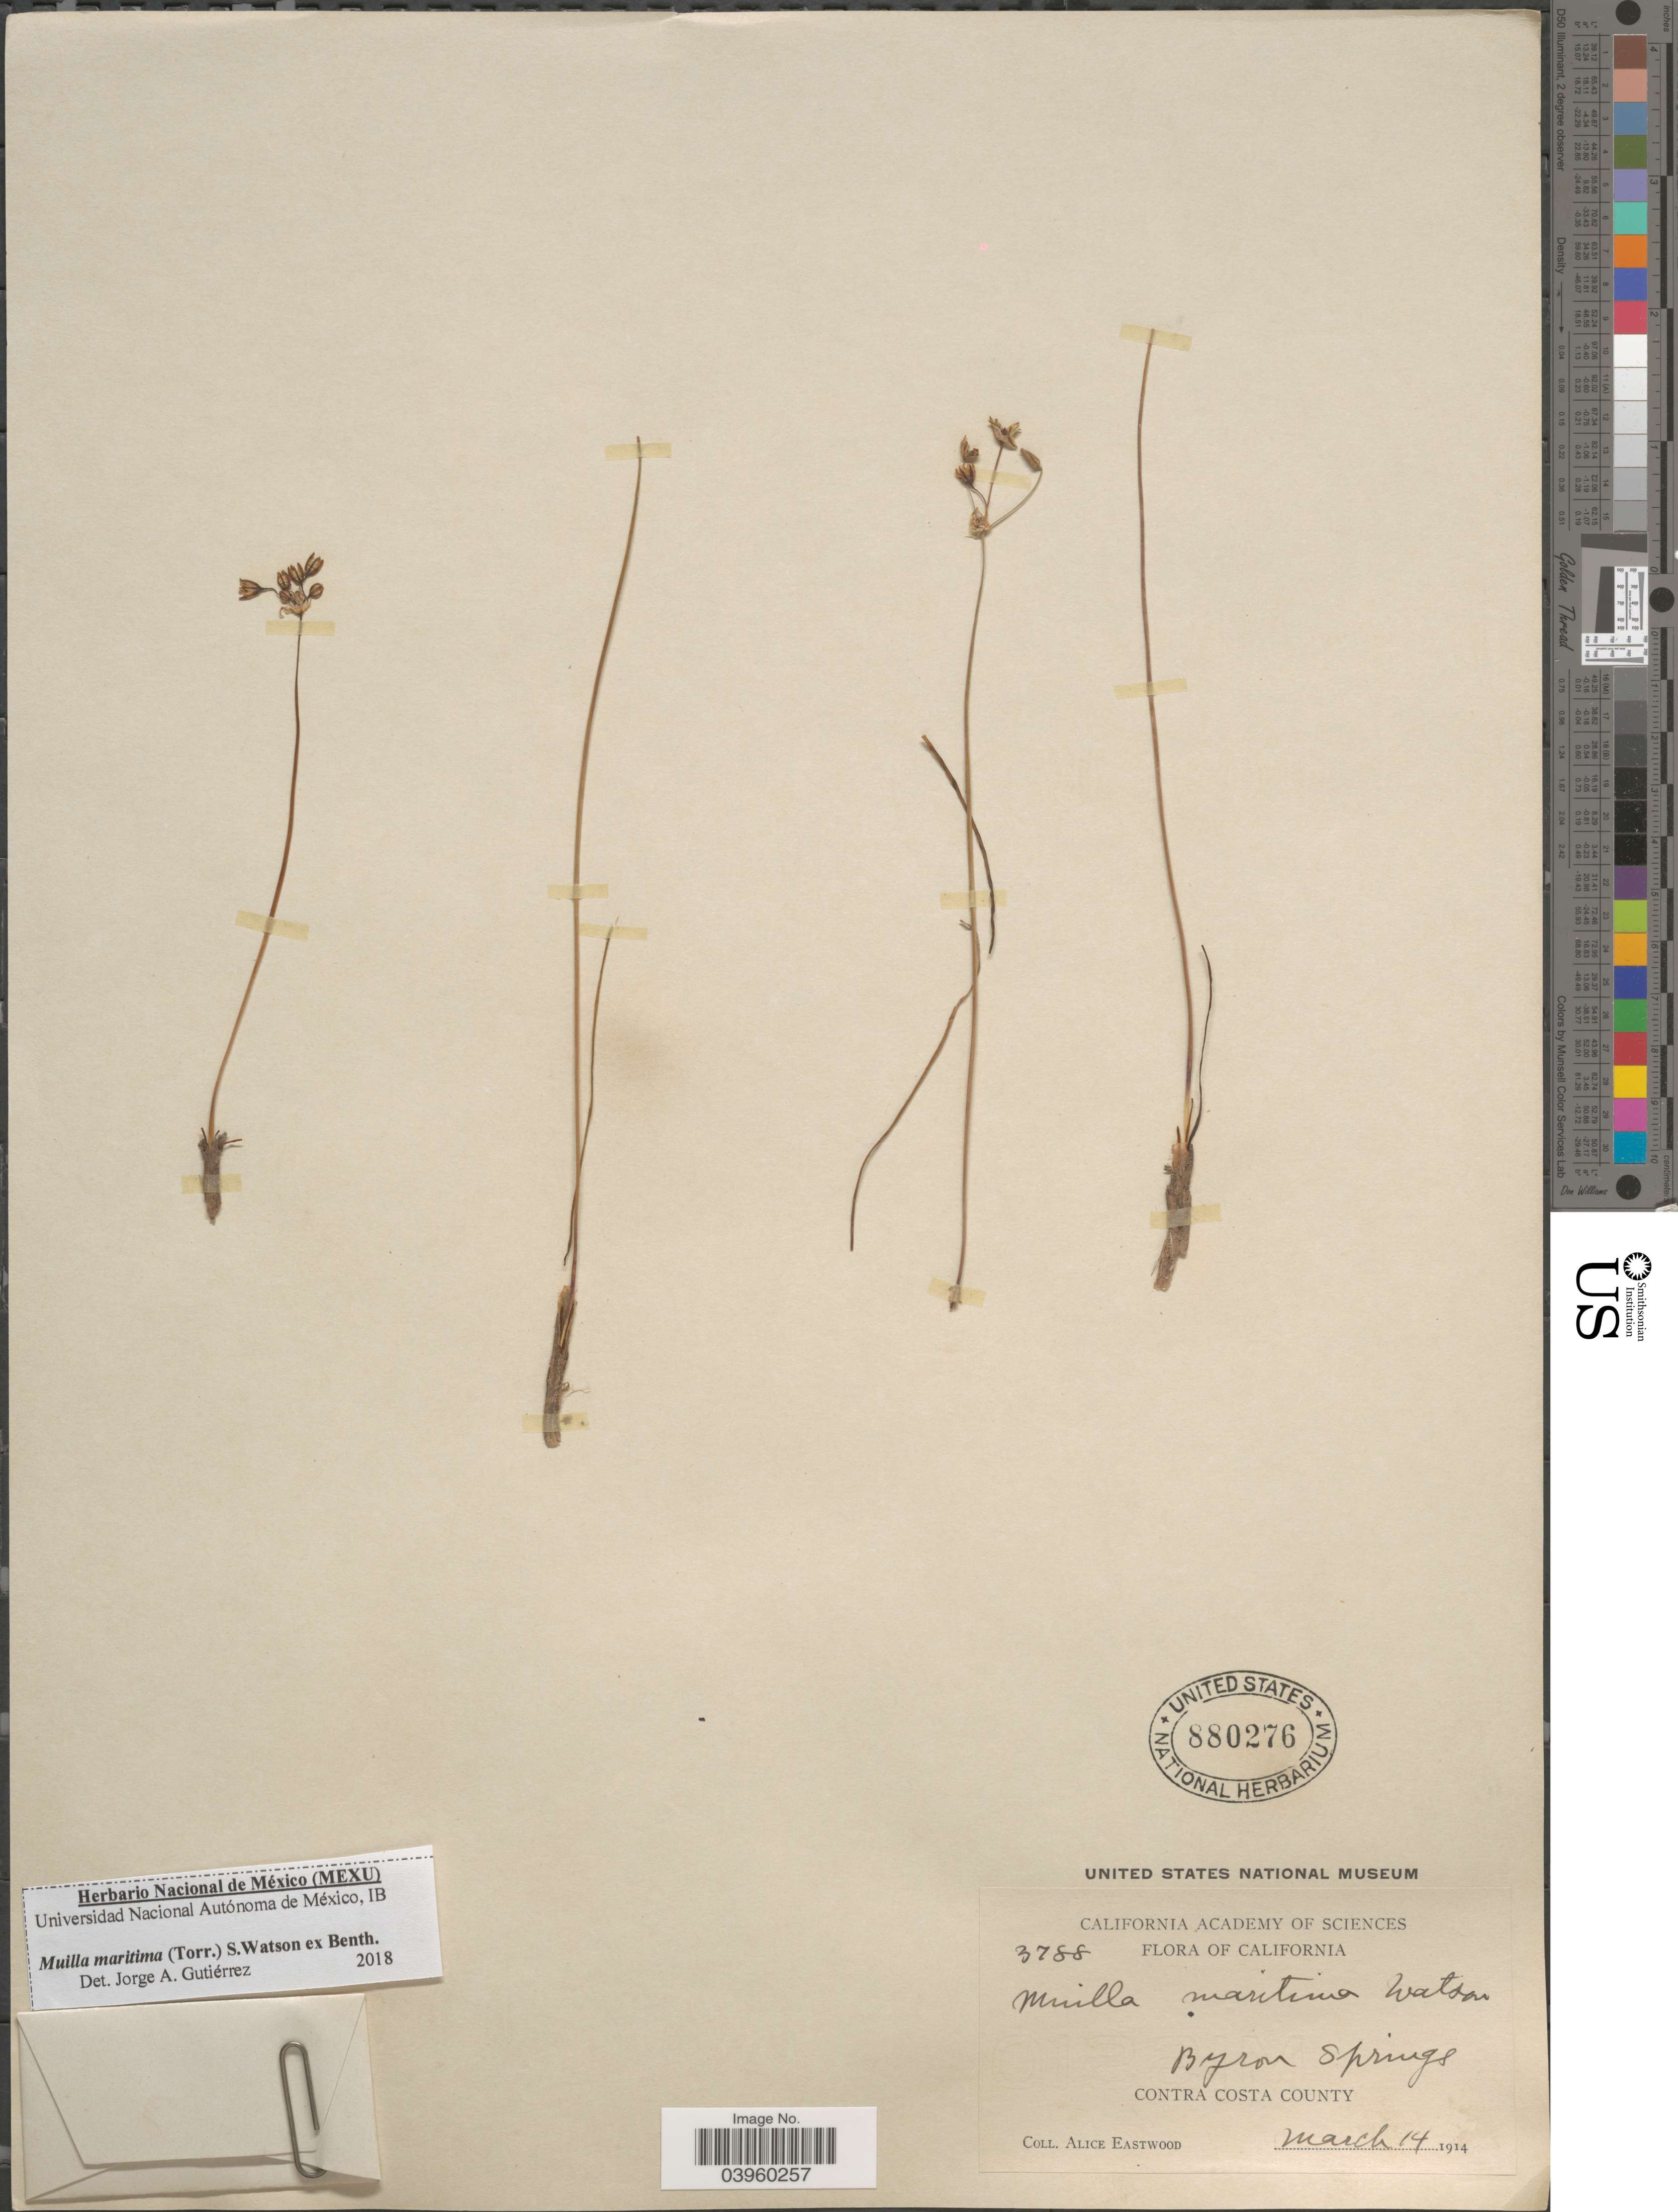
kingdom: Plantae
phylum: Tracheophyta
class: Liliopsida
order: Asparagales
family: Asparagaceae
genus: Muilla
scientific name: Muilla maritima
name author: (Torr.) S. Watson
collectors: A. Eastwood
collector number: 3788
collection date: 1914-03-14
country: United States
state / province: California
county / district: Contra Costa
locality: Byron Springs. Contra Costa County.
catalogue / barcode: US 880276